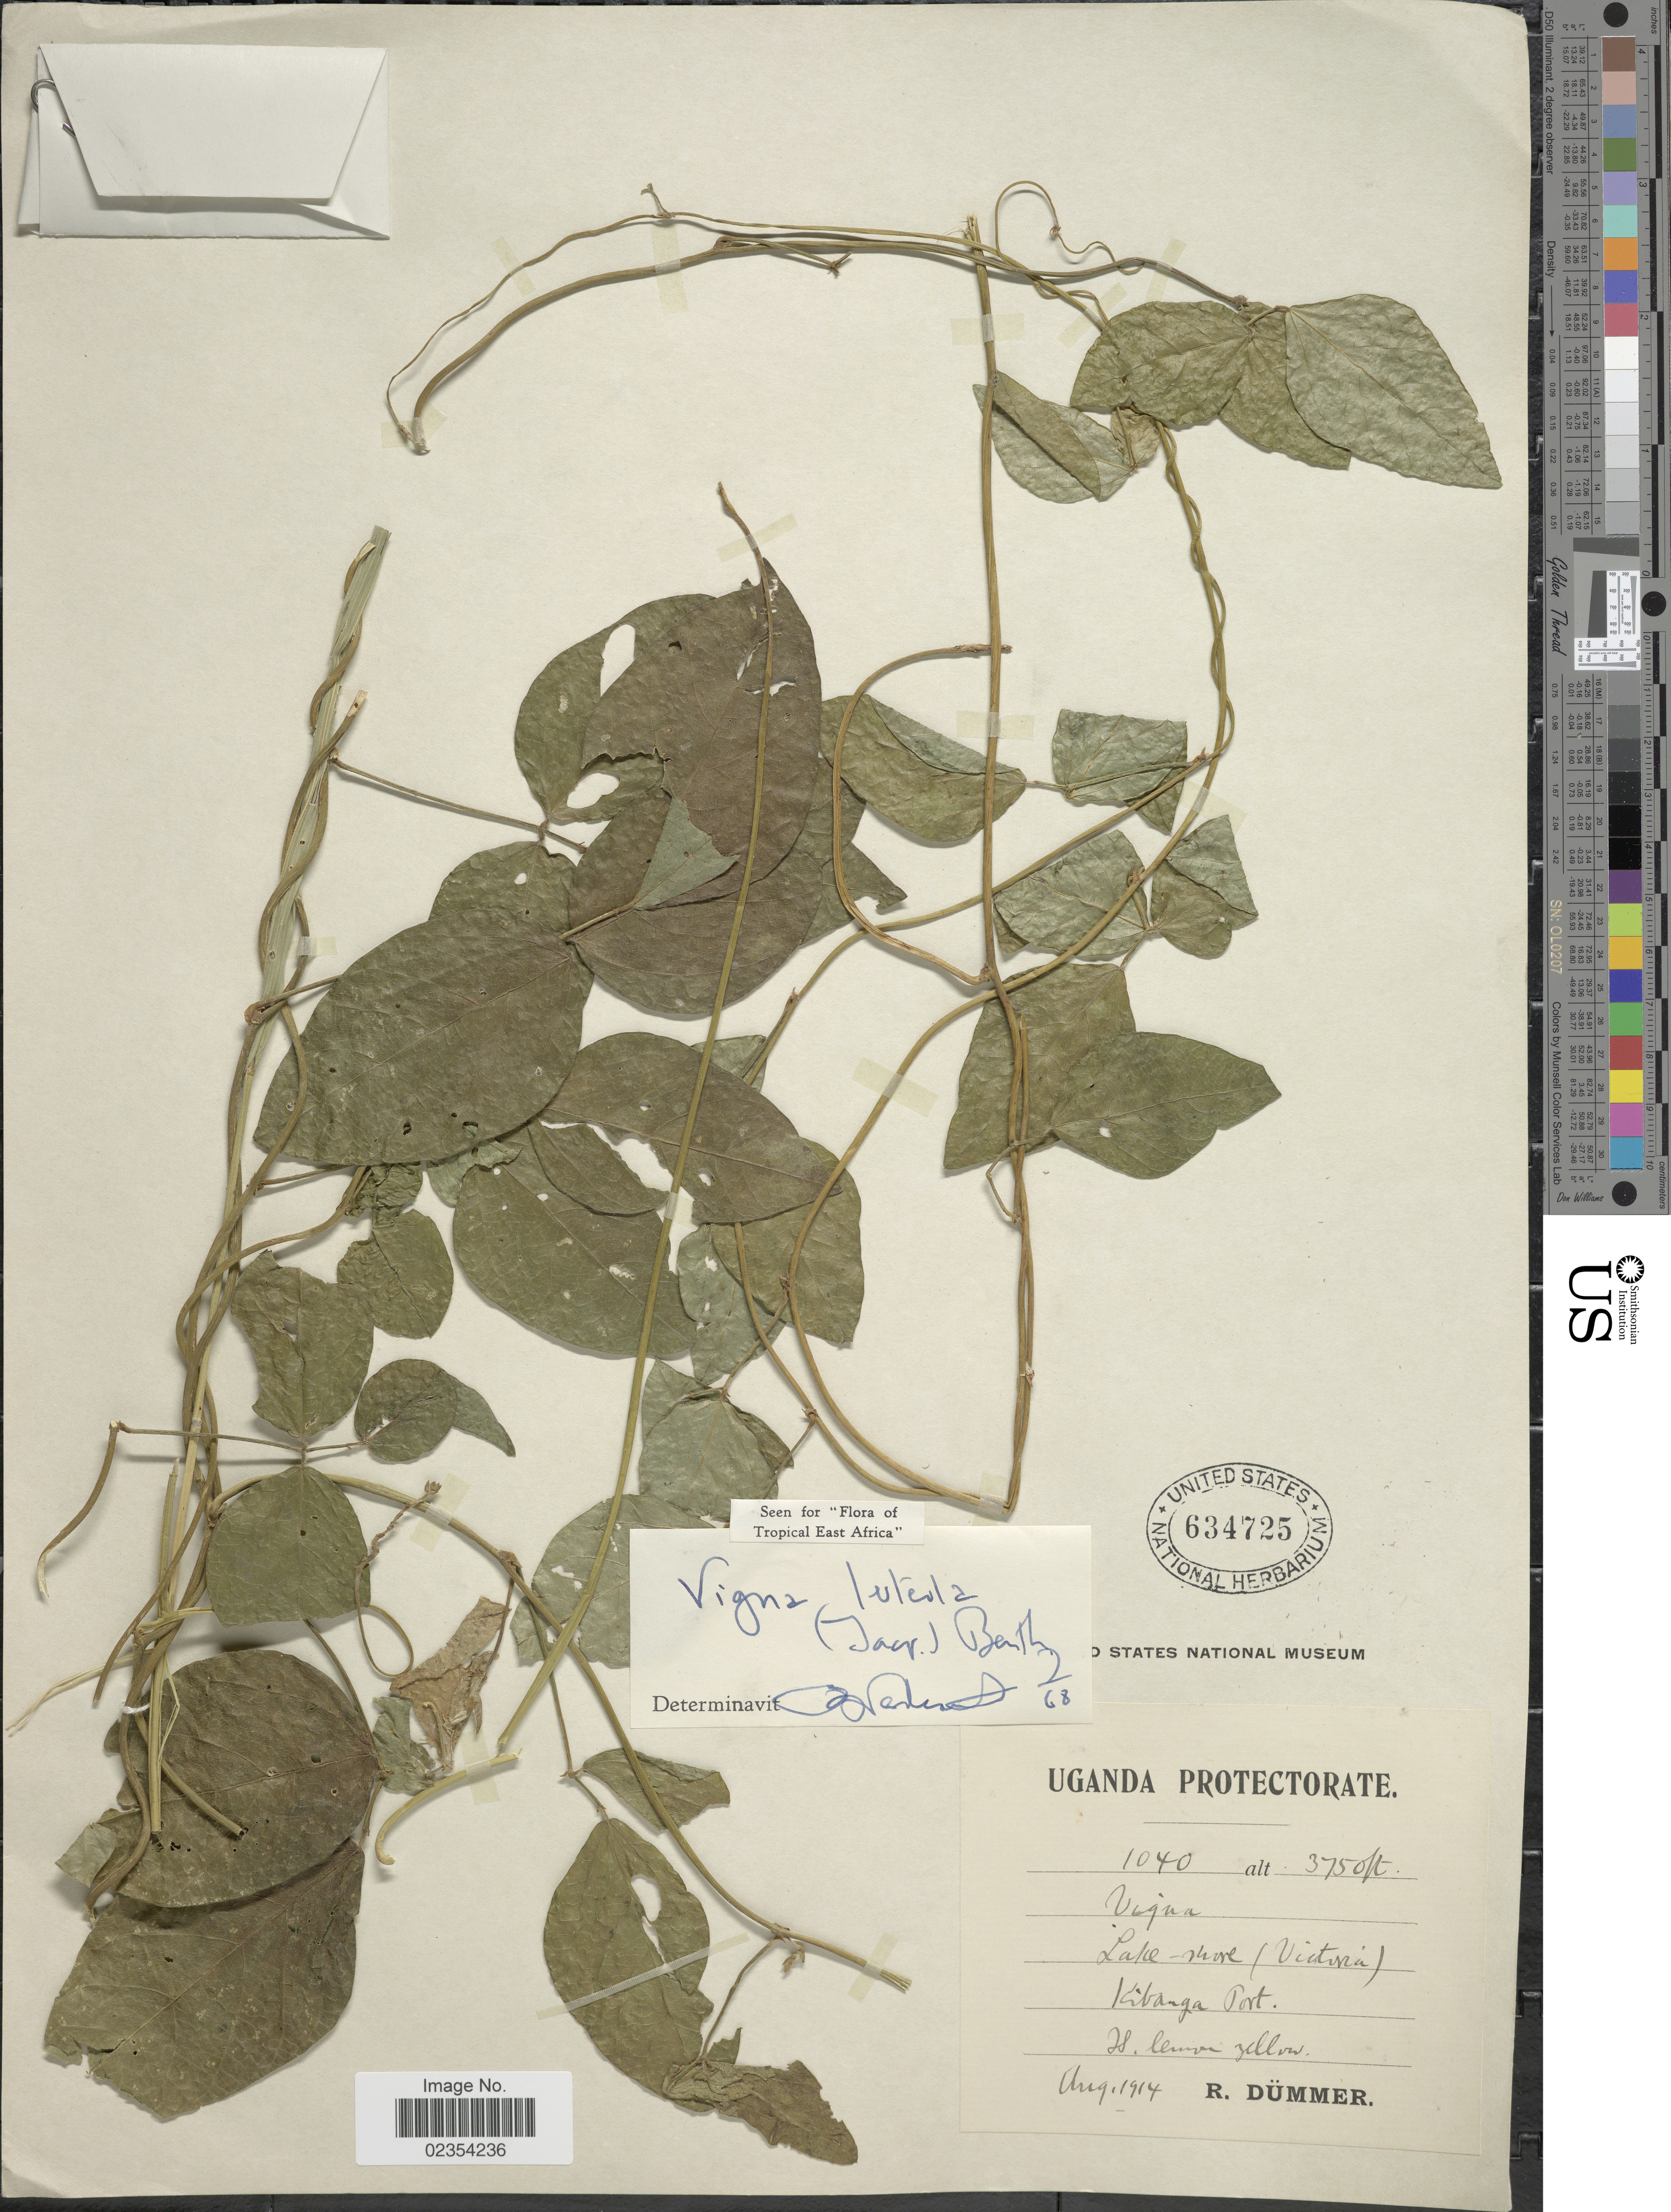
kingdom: Plantae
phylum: Tracheophyta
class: Magnoliopsida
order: Fabales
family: Fabaceae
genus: Vigna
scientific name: Vigna luteola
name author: (Jacq.) Benth.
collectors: R. A. Dümmer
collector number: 1040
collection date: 1914-08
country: Uganda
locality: Uganda Protectorate, Lake-shore (Victoria) Kibanga Port.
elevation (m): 1143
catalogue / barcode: US 634725